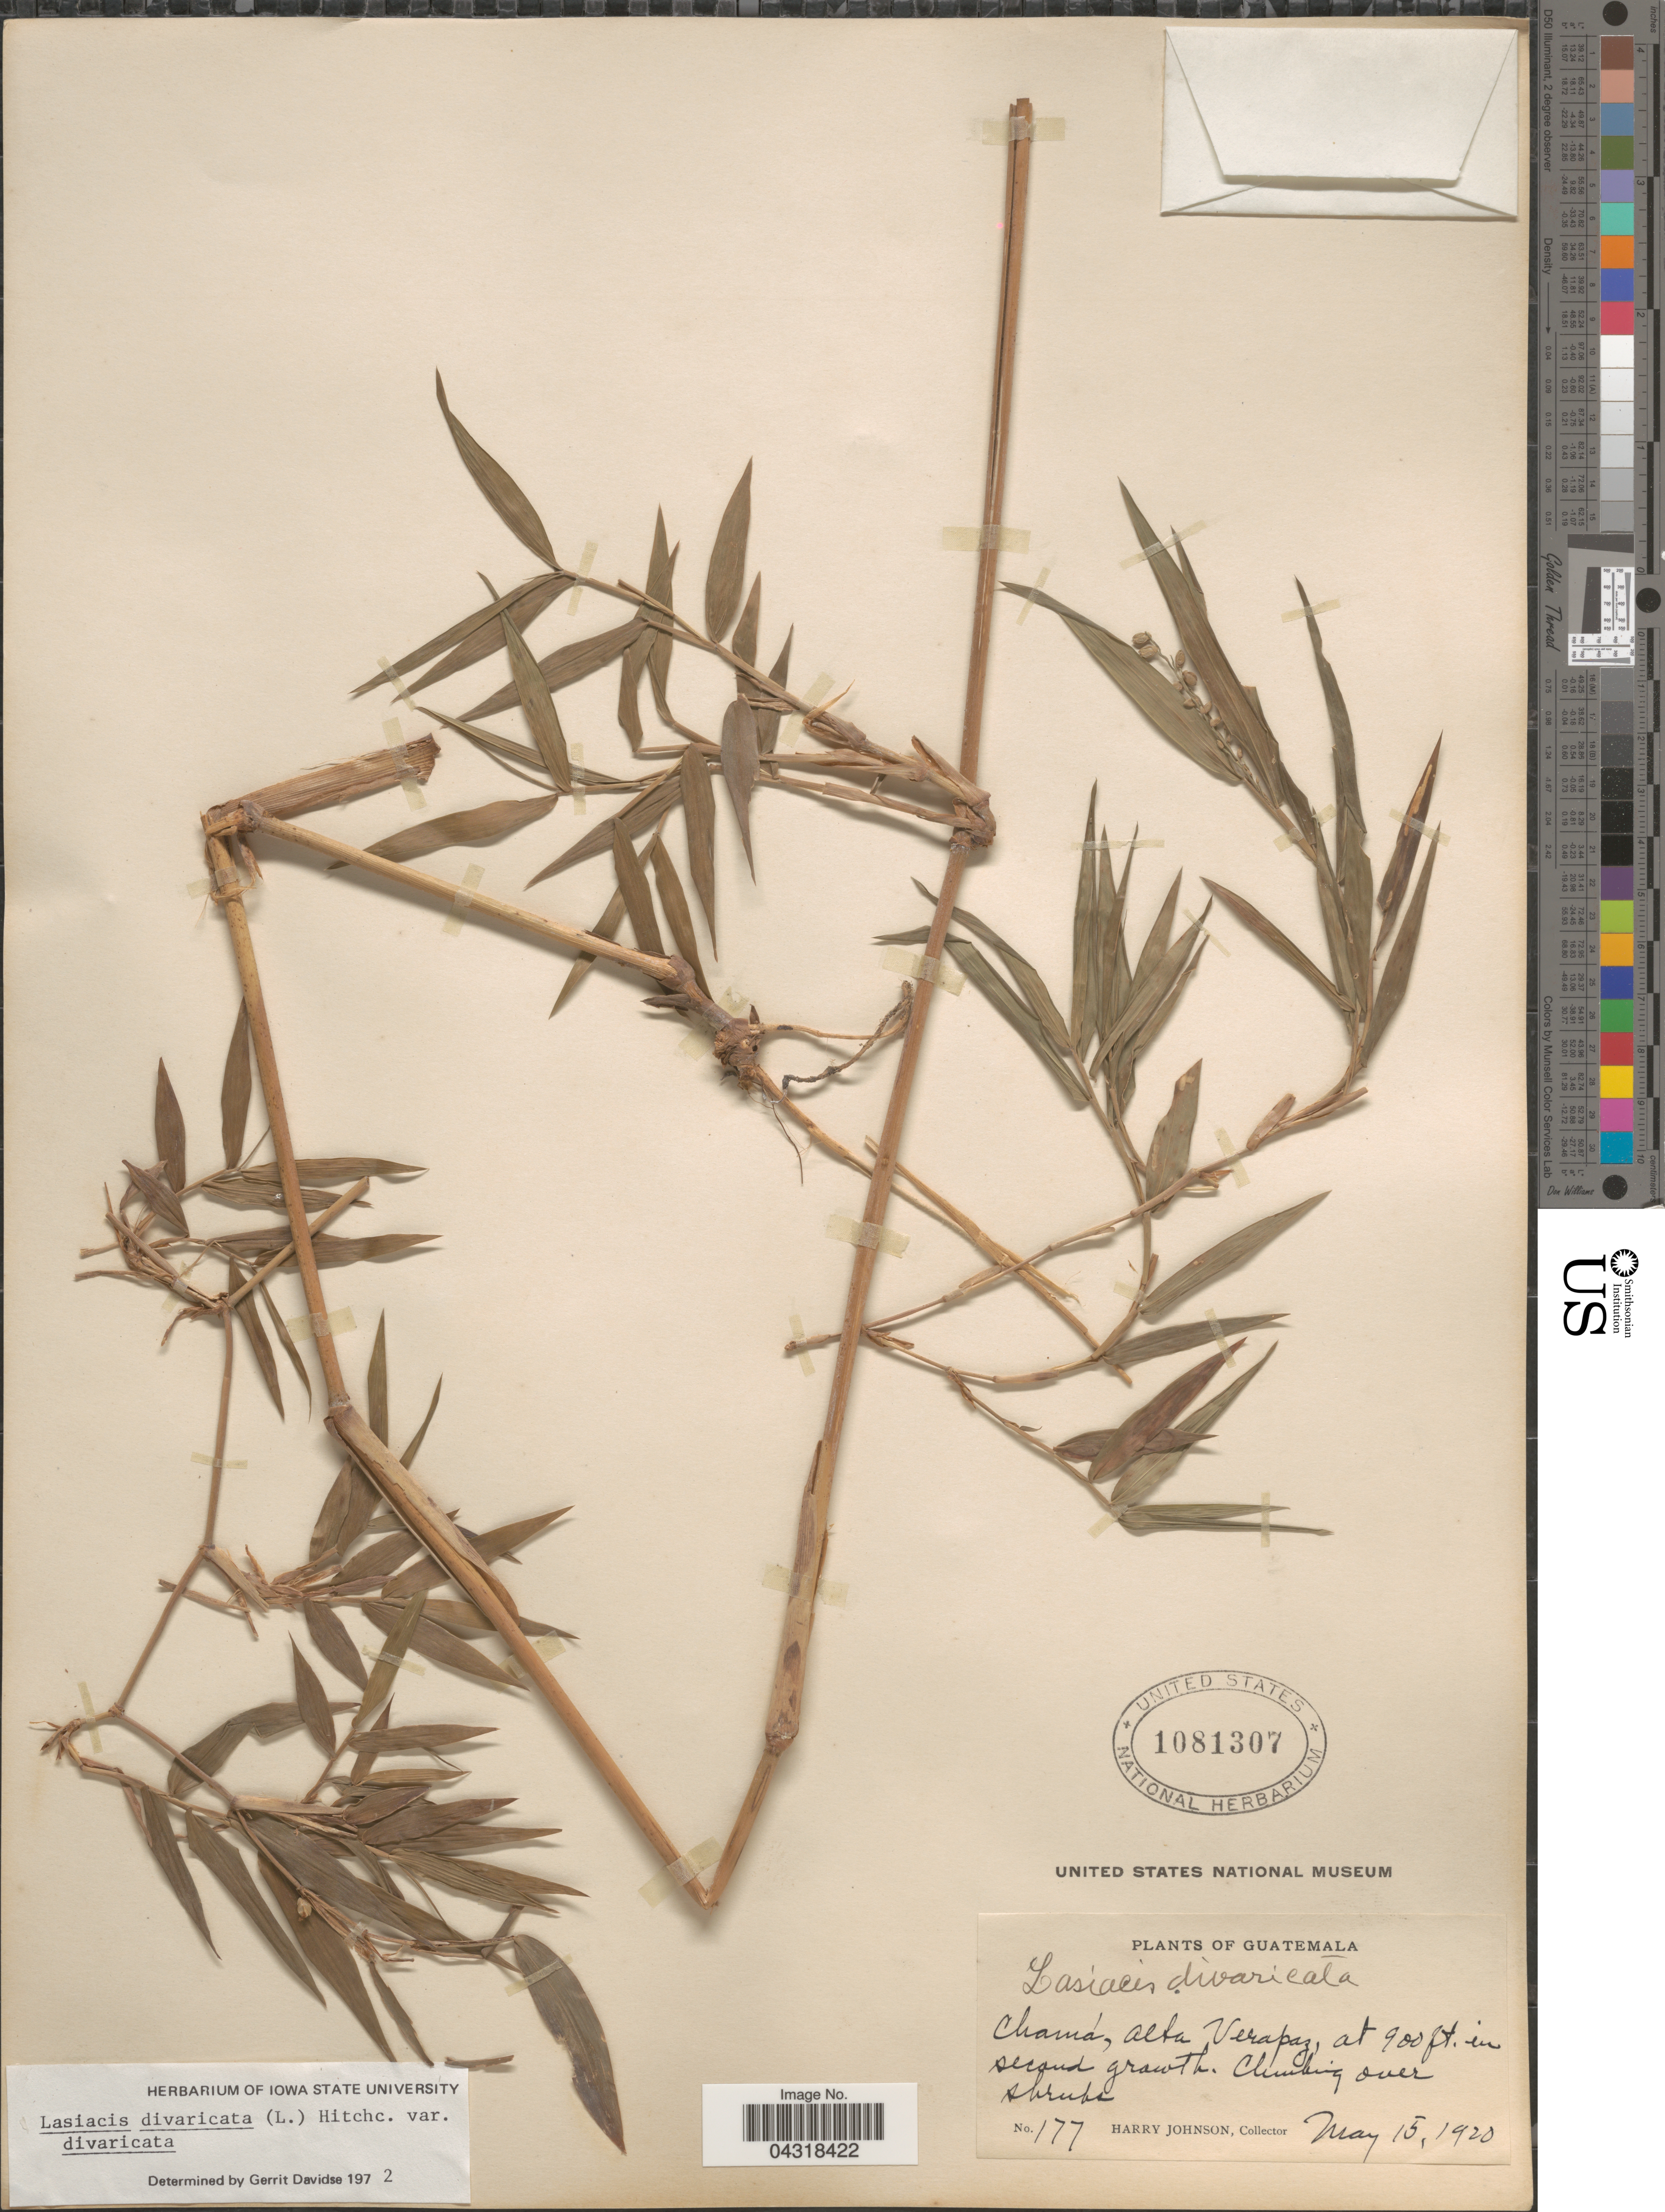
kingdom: Plantae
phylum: Tracheophyta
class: Liliopsida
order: Poales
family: Poaceae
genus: Lasiacis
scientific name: Lasiacis divaricata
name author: (L.) Hitchc.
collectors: H. Johnson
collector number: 177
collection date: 1920-05-15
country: Guatemala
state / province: Alta Verapaz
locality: Chamá, Alta Verapaz.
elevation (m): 274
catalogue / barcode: US 1081307